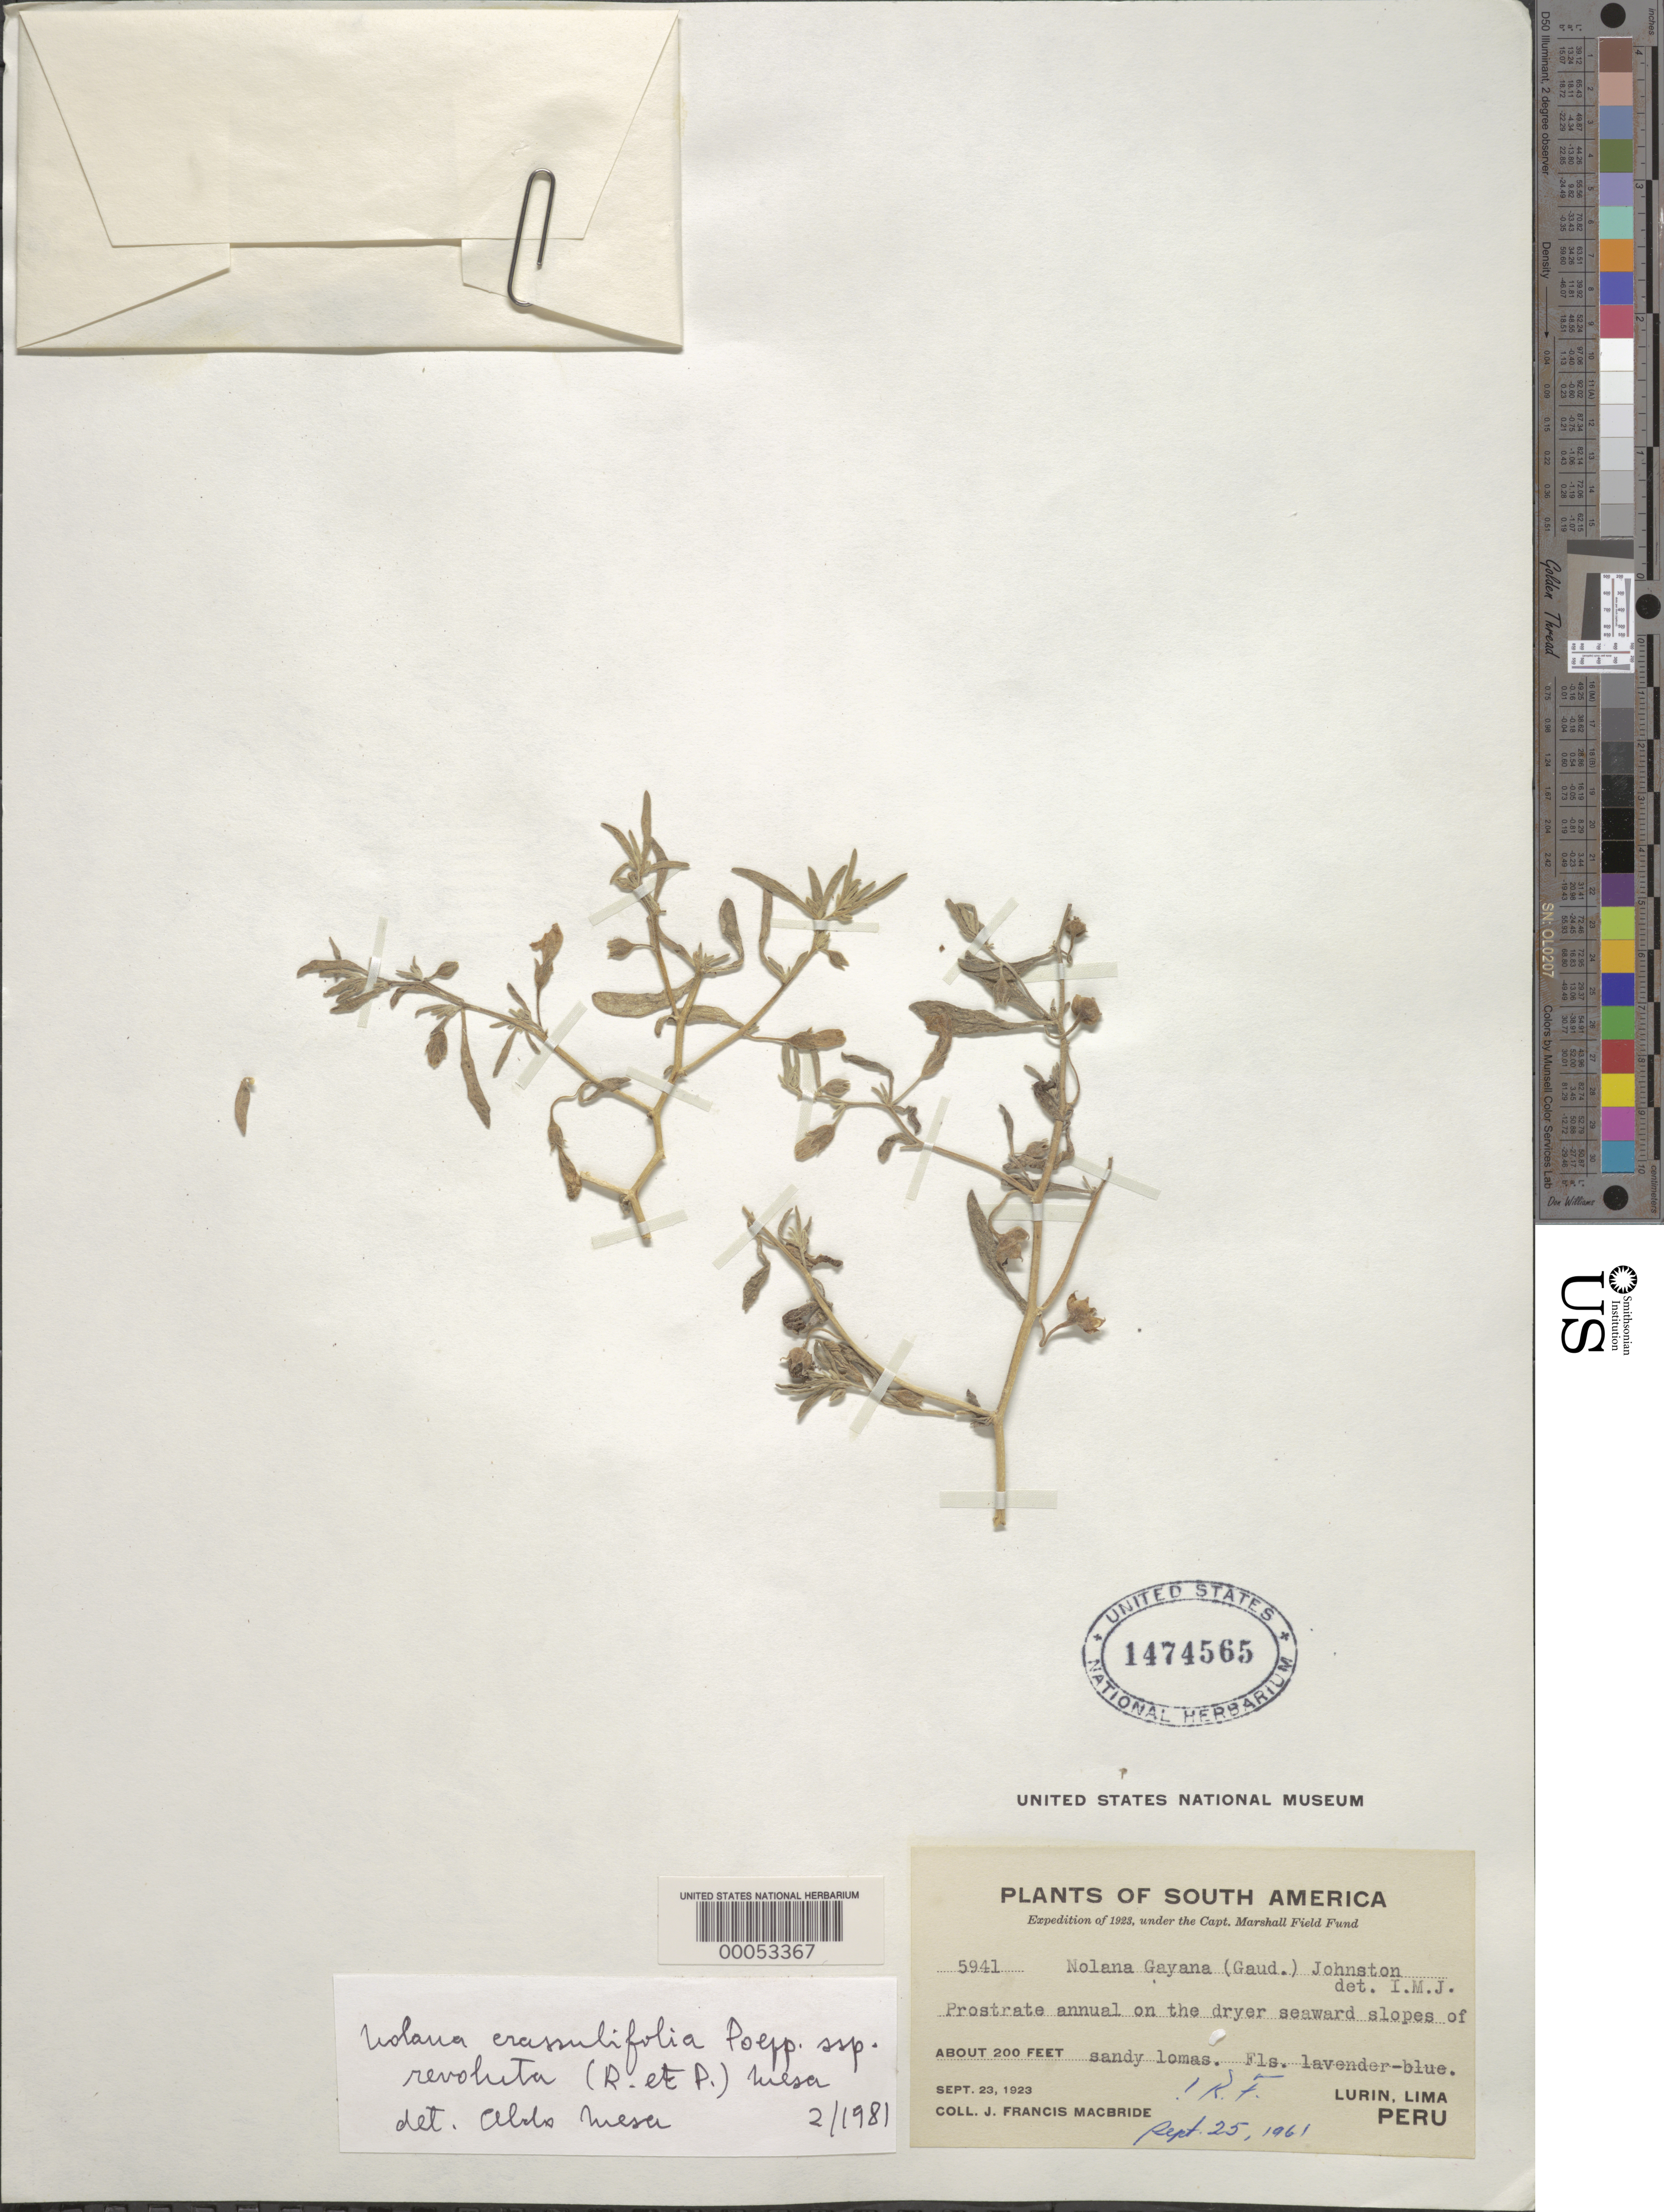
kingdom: Plantae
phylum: Tracheophyta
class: Magnoliopsida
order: Solanales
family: Solanaceae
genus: Nolana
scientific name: Nolana crassulifolia subsp. revoluta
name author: (Ruiz & Pav.) Mesa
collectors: J. F. Macbride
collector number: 5941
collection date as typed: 23 Sep 1923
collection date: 1923-09-23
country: Peru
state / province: Lima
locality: Lurin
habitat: On the dryer seaward slopes on sandy loams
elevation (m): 61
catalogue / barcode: US 1474565